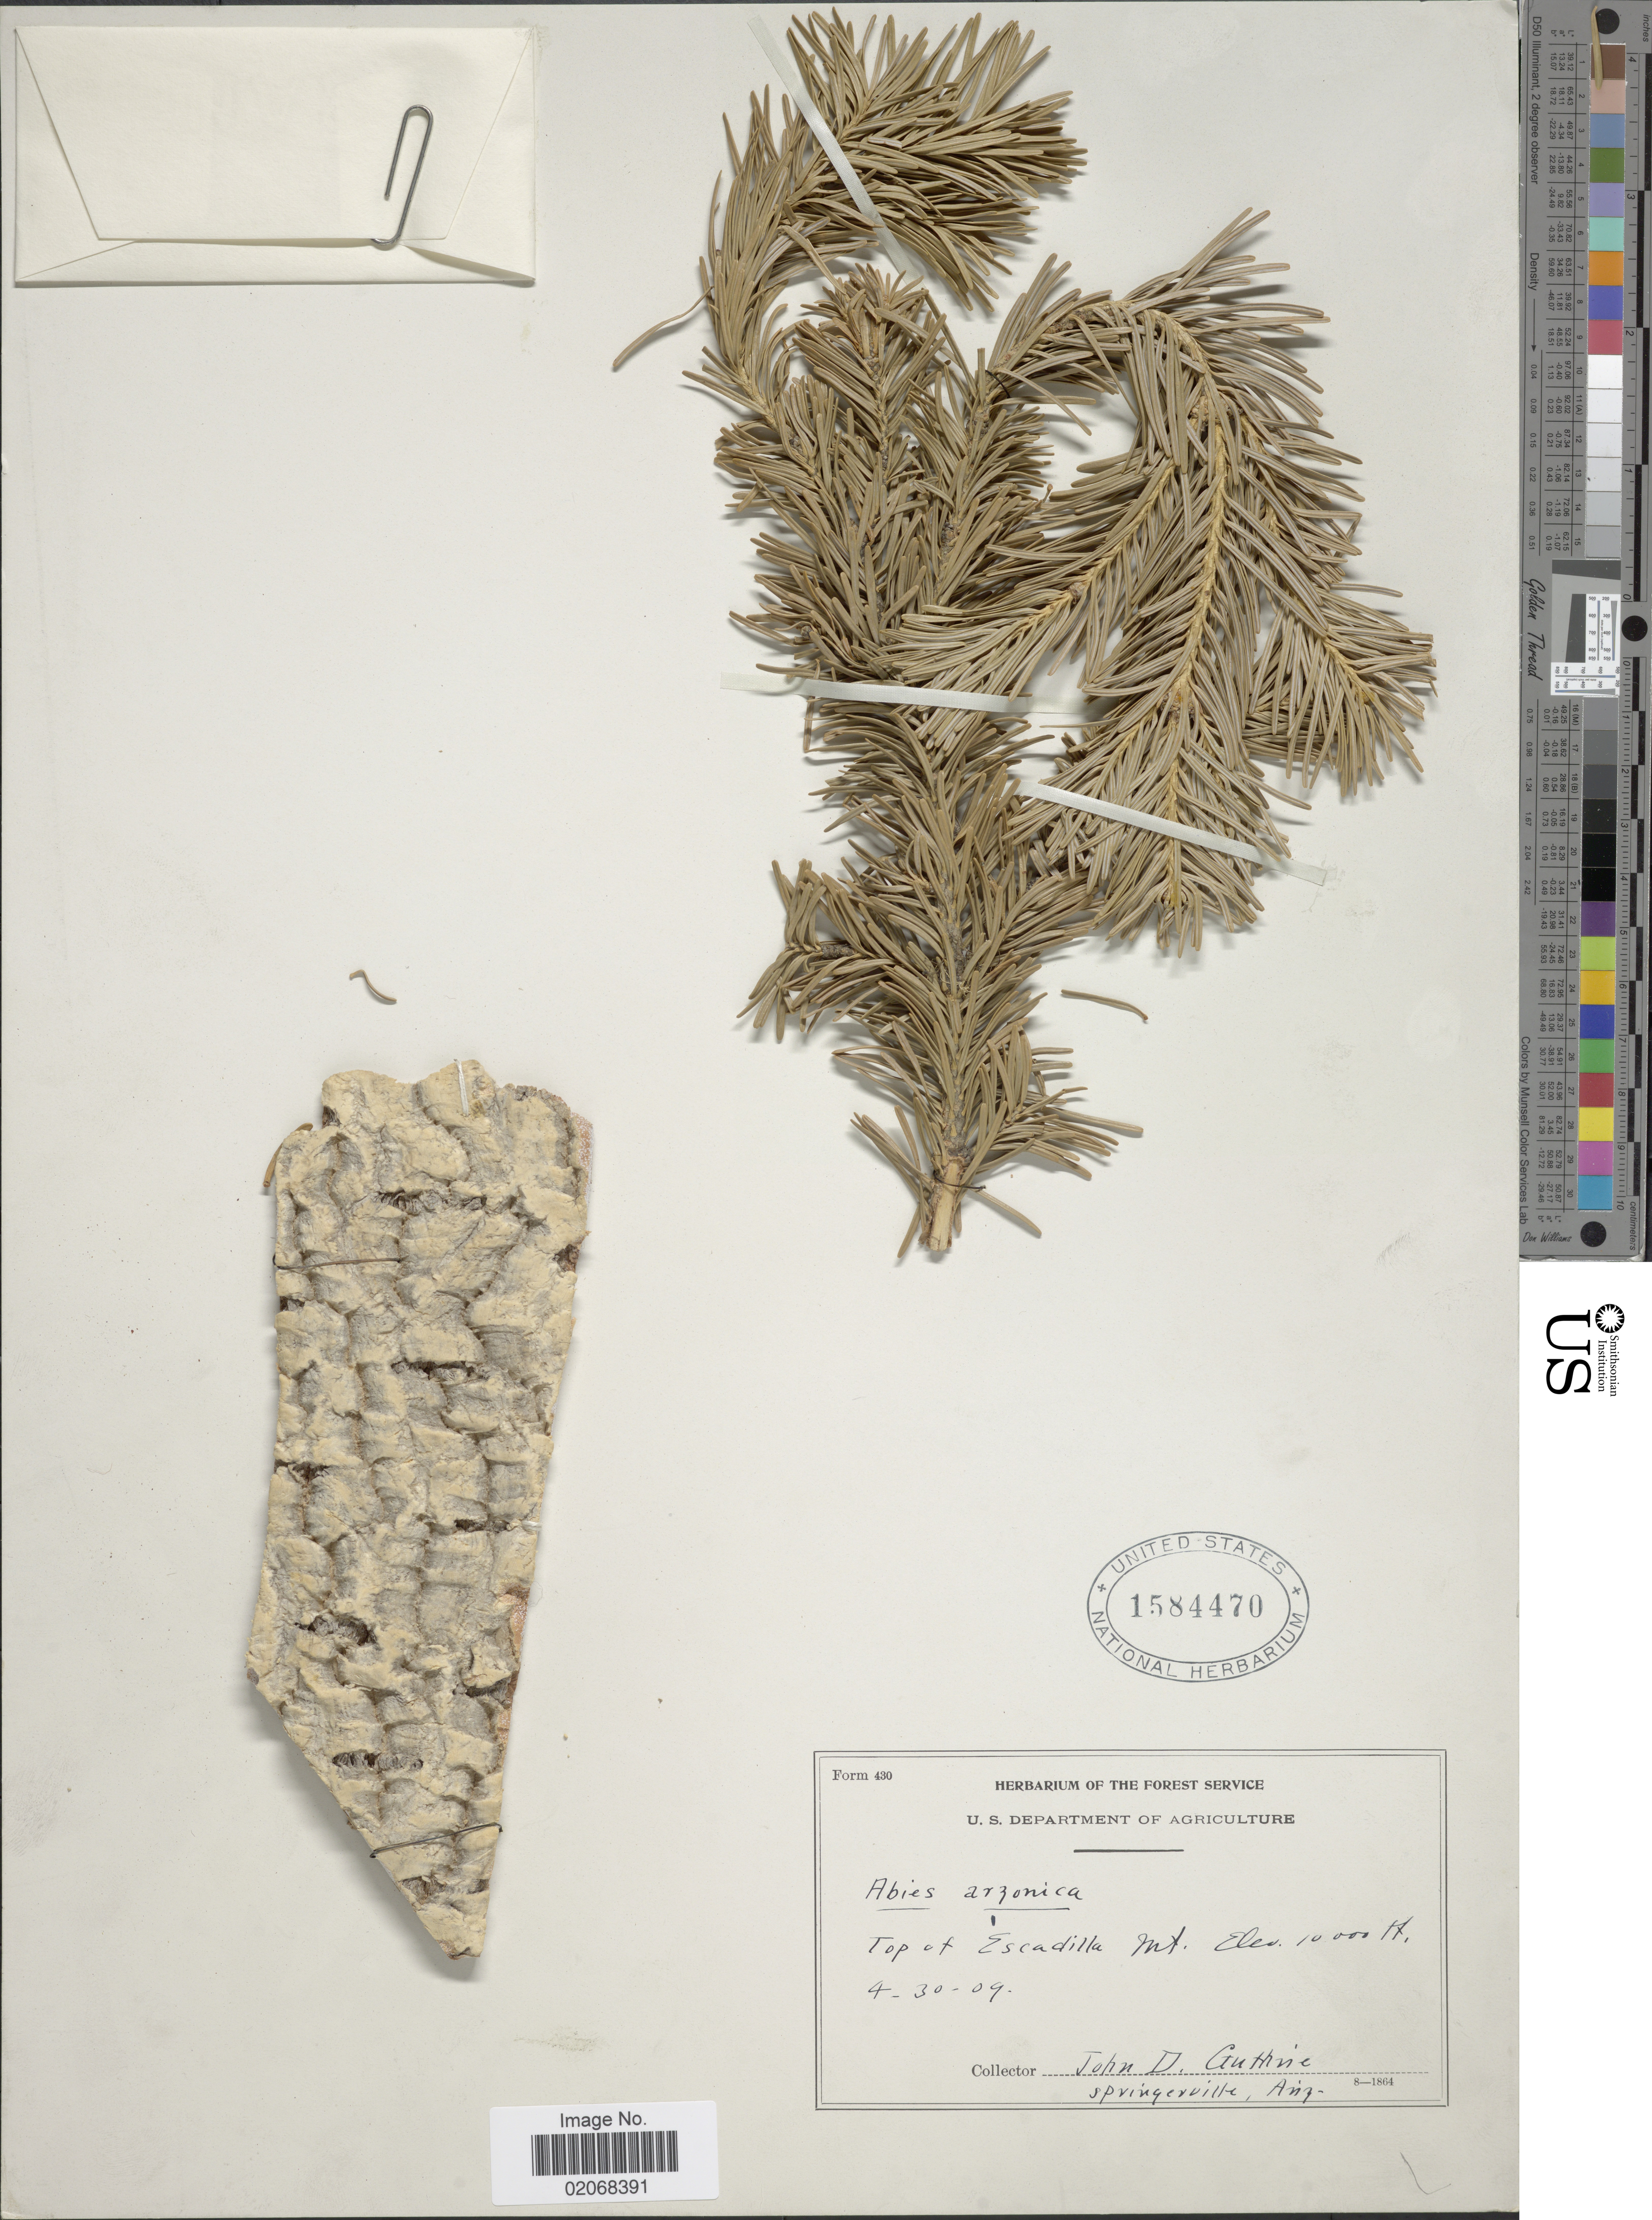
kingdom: Plantae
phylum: Tracheophyta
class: Pinopsida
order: Pinales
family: Pinaceae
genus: Abies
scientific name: Abies lasiocarpa var. arizonica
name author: (Merriam) Lemmon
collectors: J. Guthrie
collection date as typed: Transcribed d/m/y: 30/4/09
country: United States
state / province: Arizona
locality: Top of Escadilla Mt, Springerville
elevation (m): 3048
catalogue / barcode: US 1584470